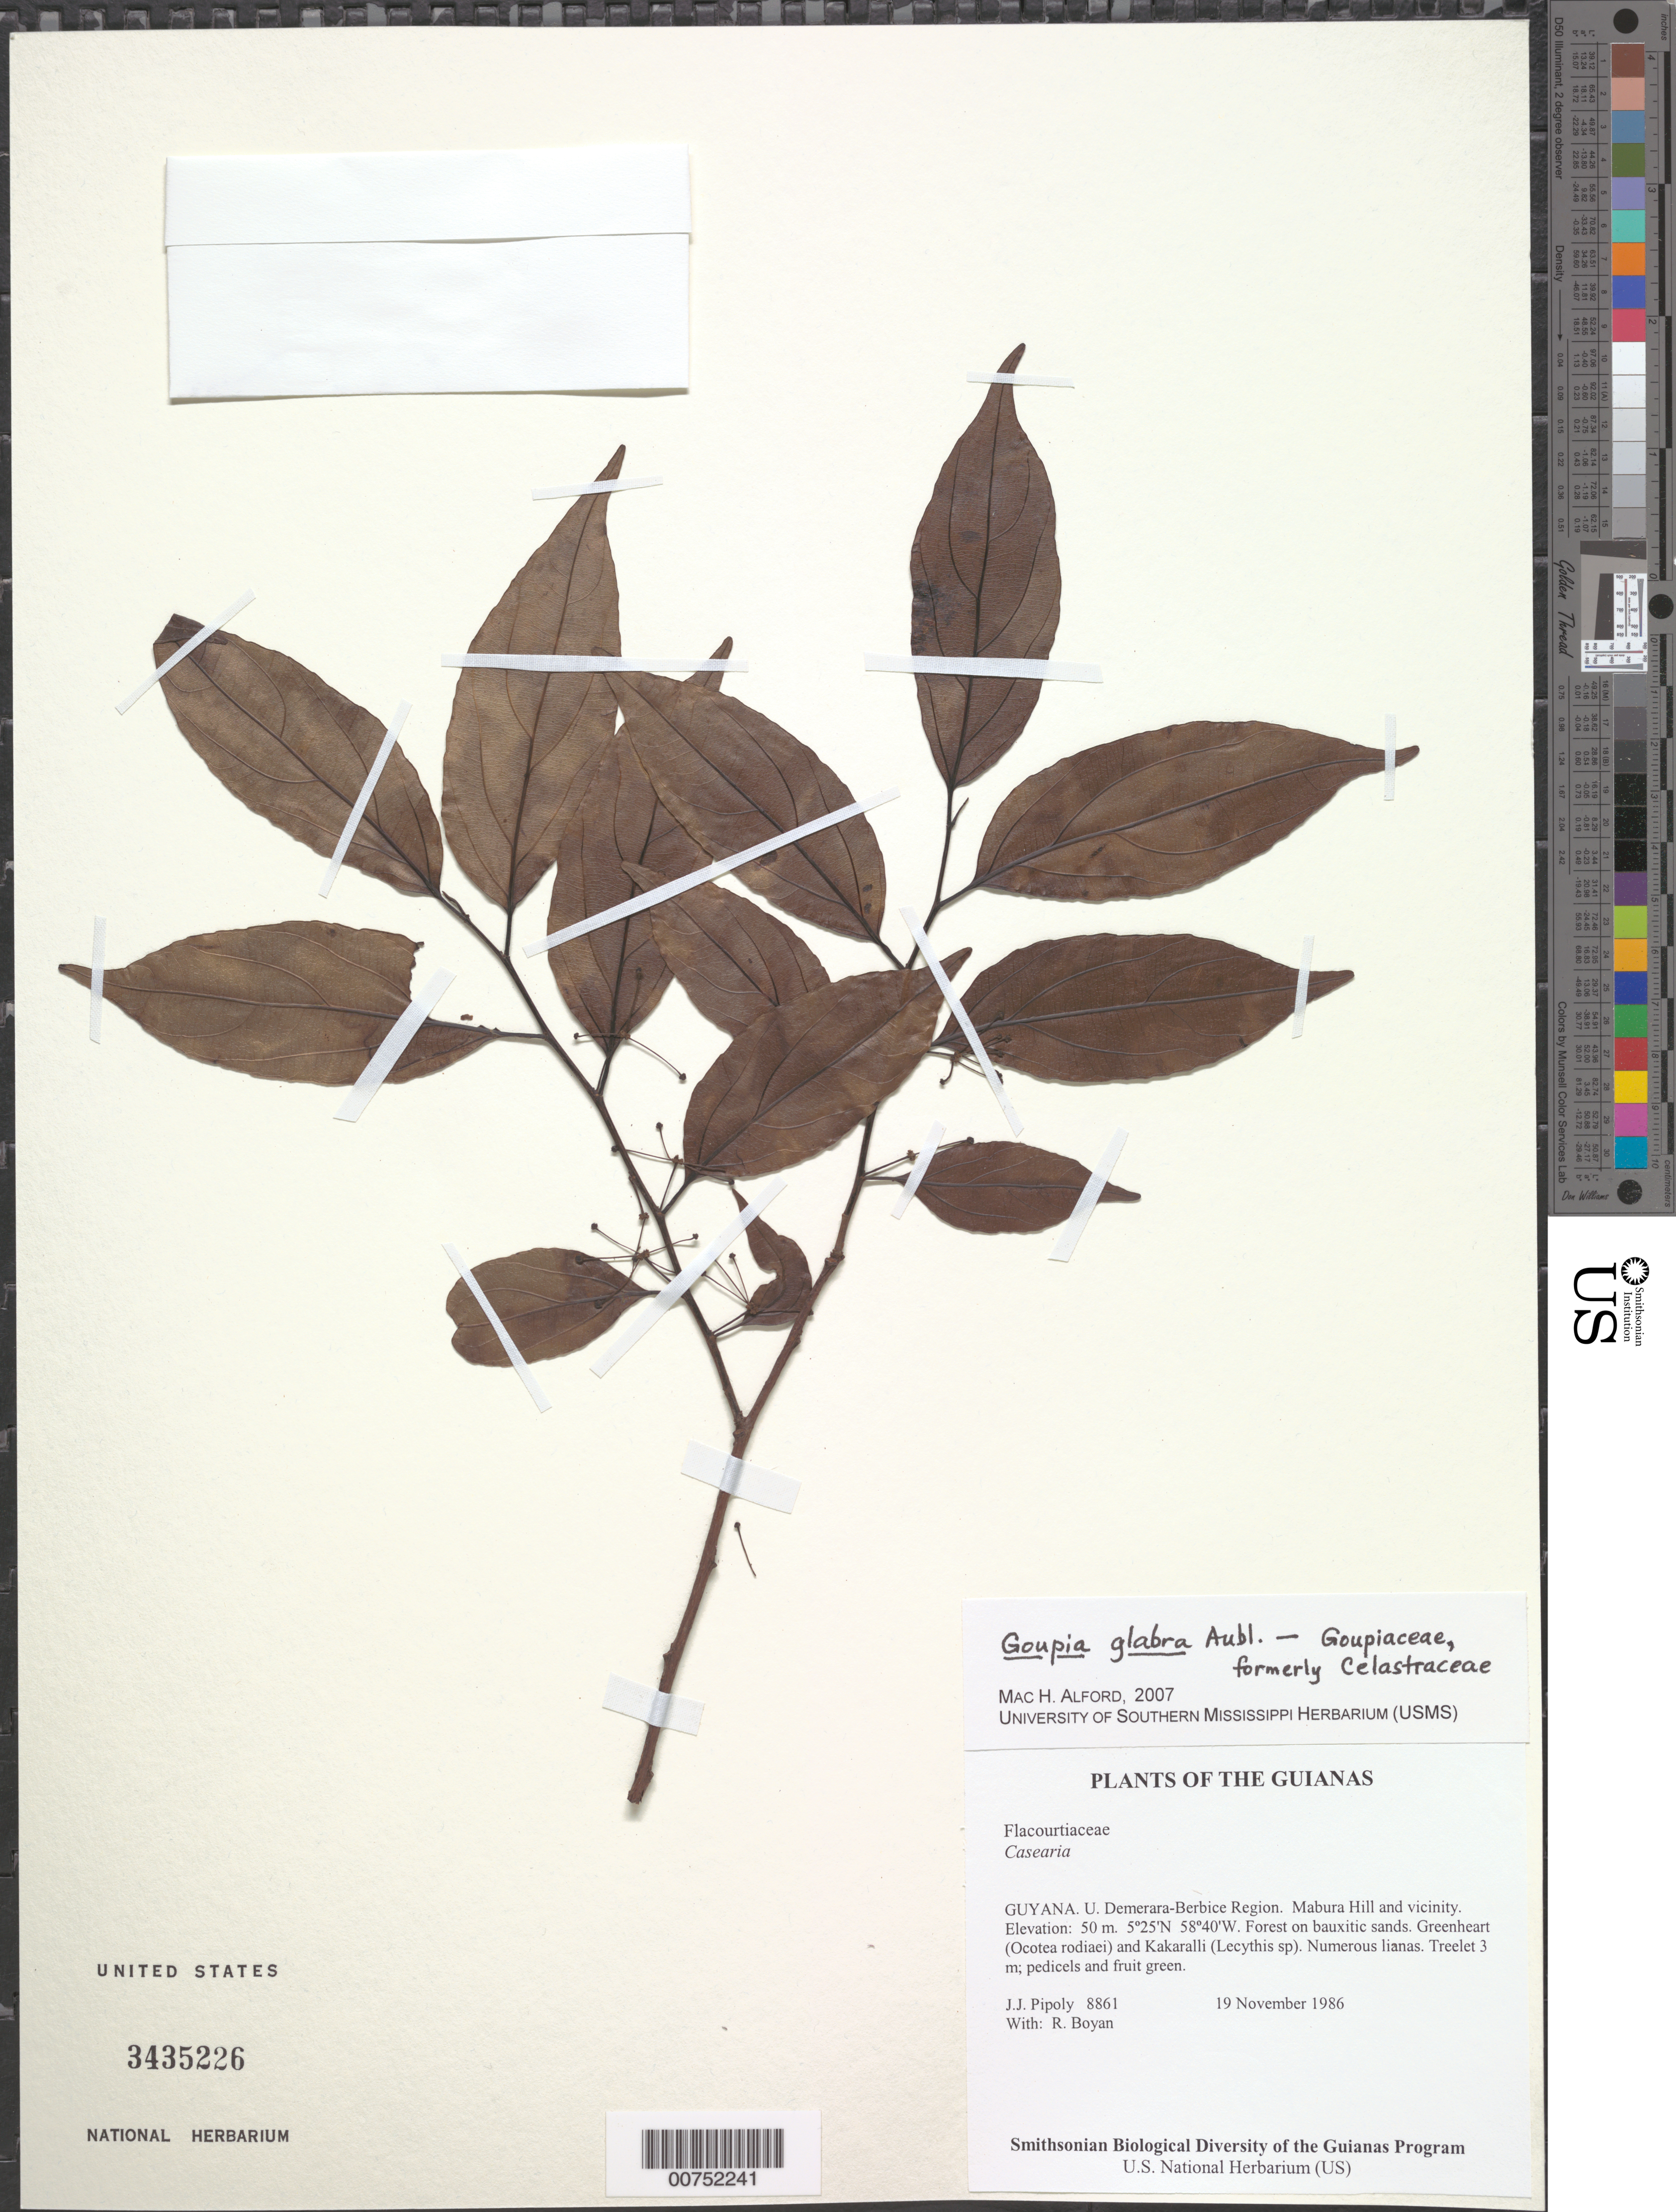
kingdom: Plantae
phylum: Tracheophyta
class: Magnoliopsida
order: Malpighiales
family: Goupiaceae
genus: Goupia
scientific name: Goupia glabra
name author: Aubl.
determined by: Alford, Mac Haverson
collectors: J. J. Pipoly & R. Boyan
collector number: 8861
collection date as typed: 19 November 1986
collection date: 1986-11-19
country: Guyana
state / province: U. Demerara-Berbice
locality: Mabura Hill and vicinity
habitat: Forest on bauxitic sands. Greenheart (Ocotea rodiaei) and Kakaralli (Lecythis sp). Numerous lianas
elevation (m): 50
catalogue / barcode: US 3435226